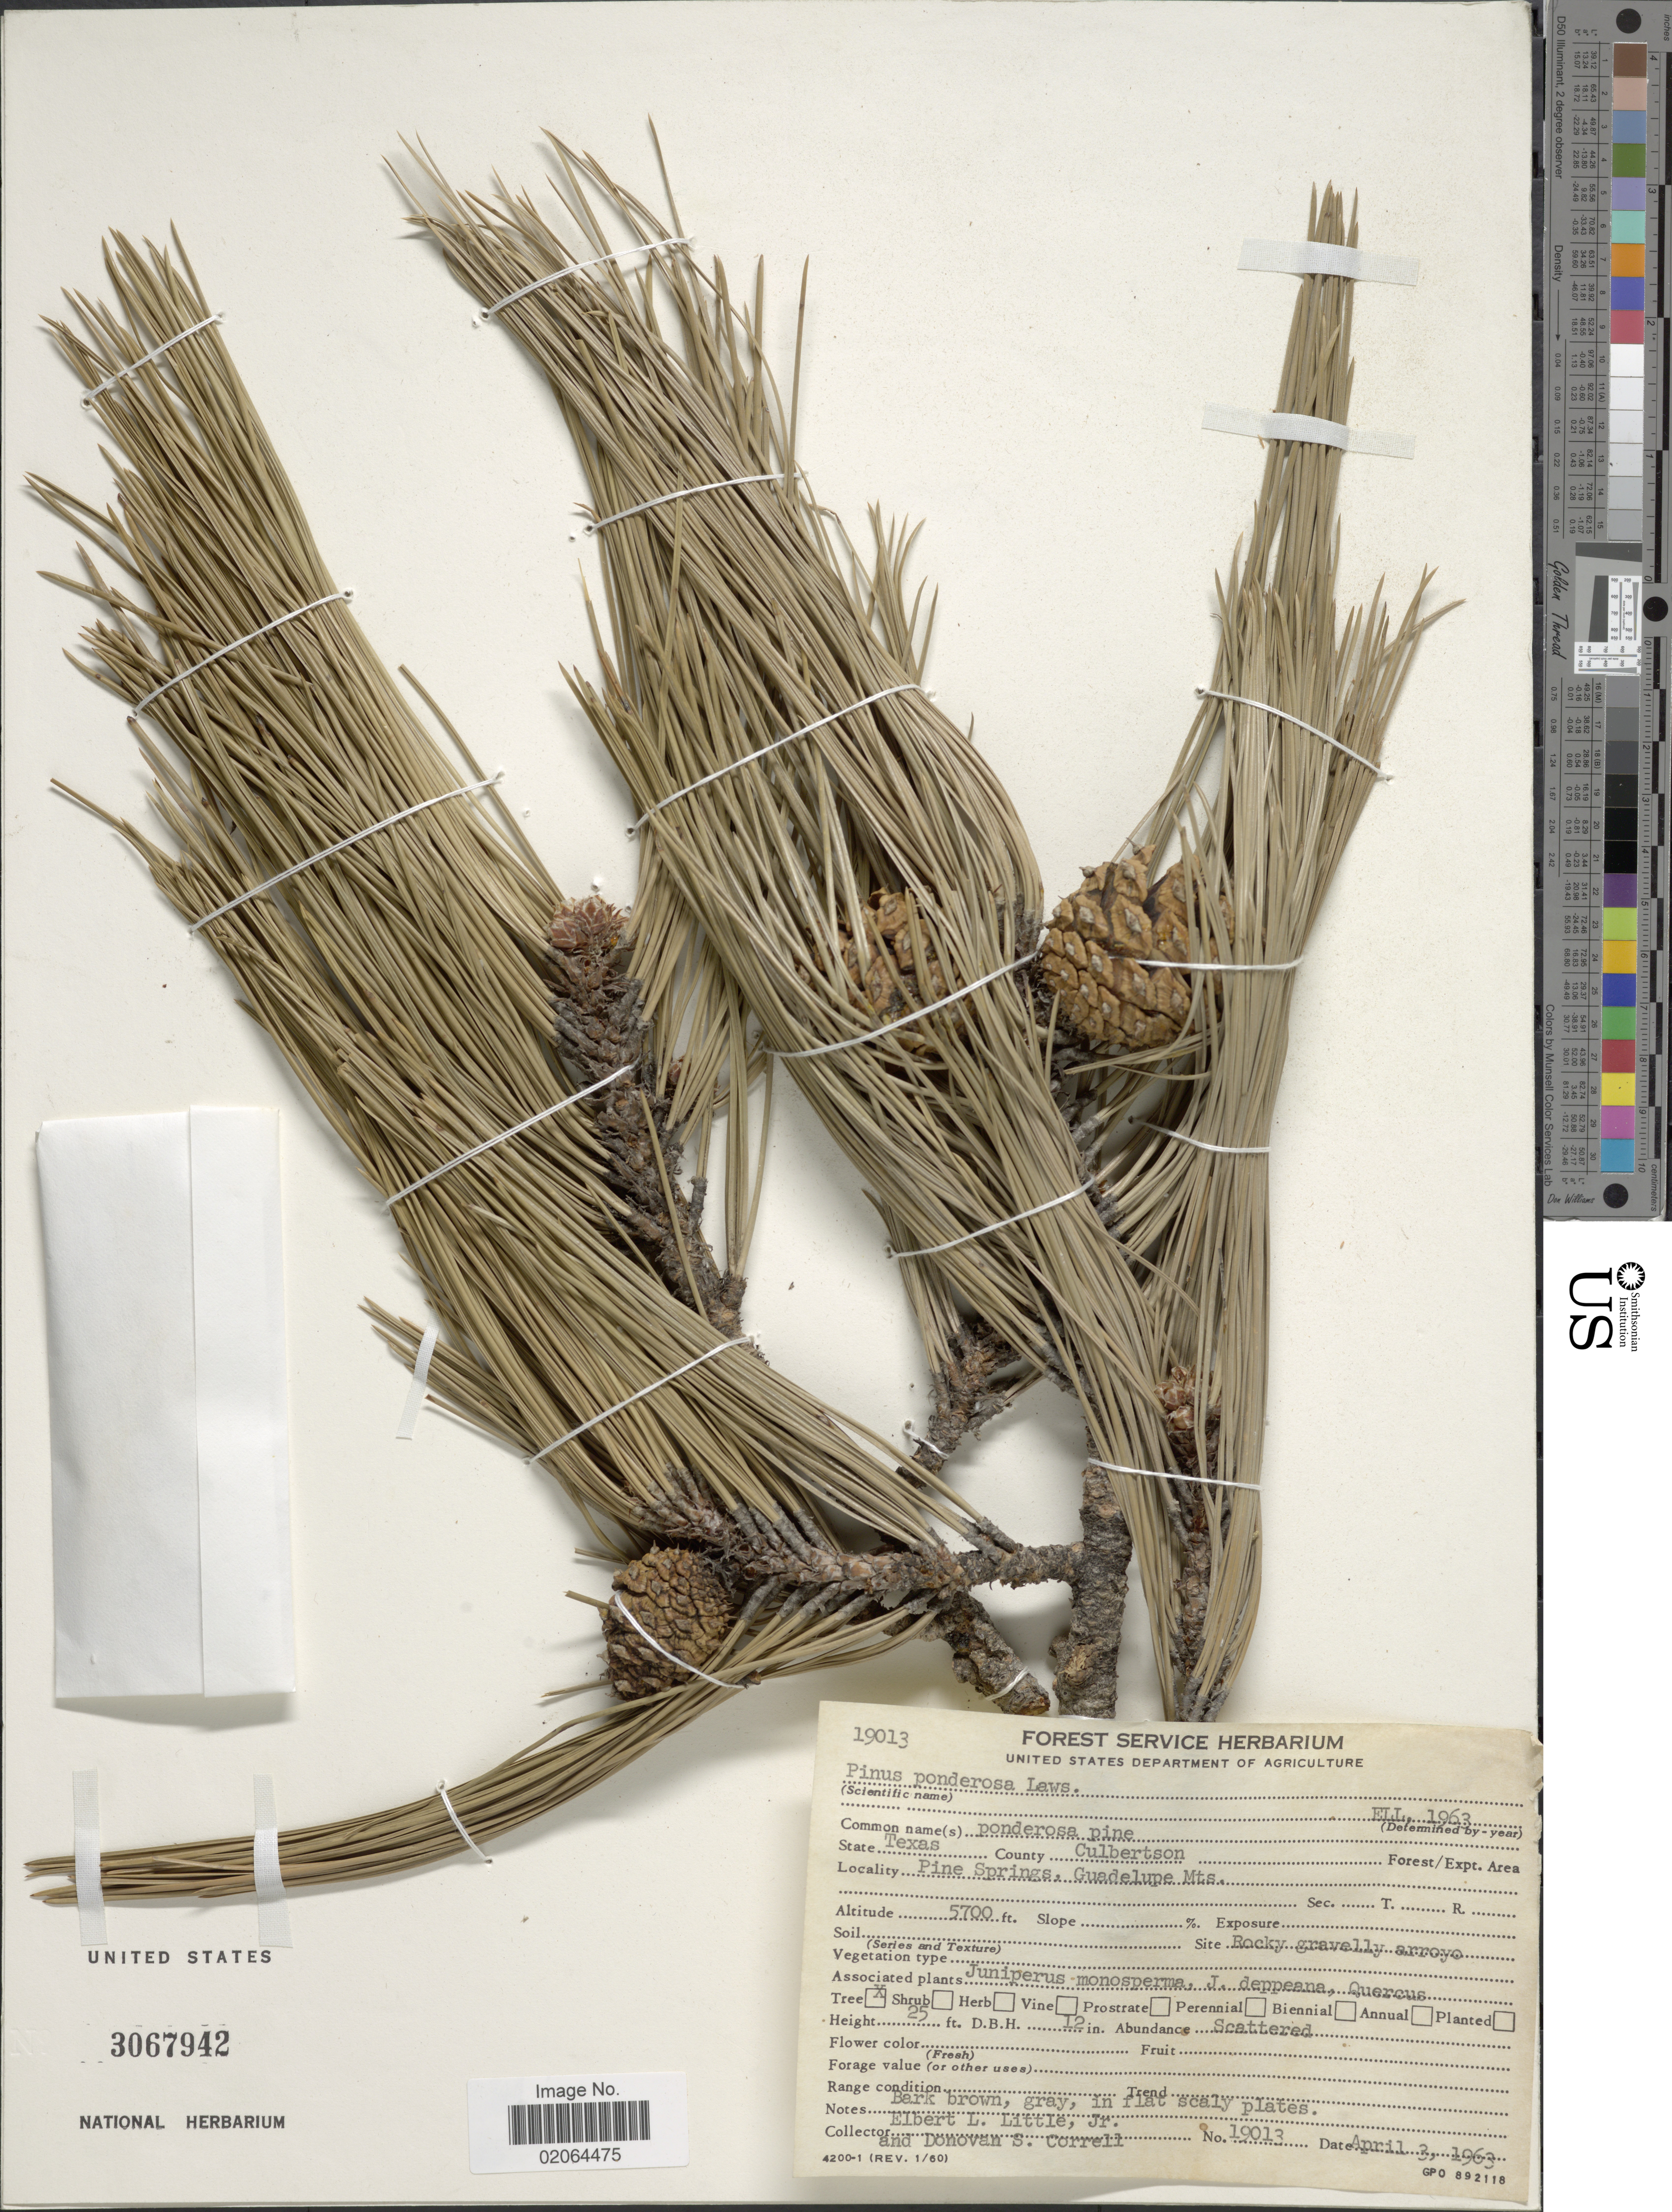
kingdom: Plantae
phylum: Tracheophyta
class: Pinopsida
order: Pinales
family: Pinaceae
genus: Pinus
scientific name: Pinus ponderosa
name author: Douglas ex C. Lawson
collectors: E. L. Little & D. S. Correll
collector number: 19013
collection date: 1963-04-03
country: United States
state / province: Texas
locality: State Texas, County Culbertson, Pine Springs, Guadelupe Mts.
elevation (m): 1737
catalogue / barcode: US 3067942